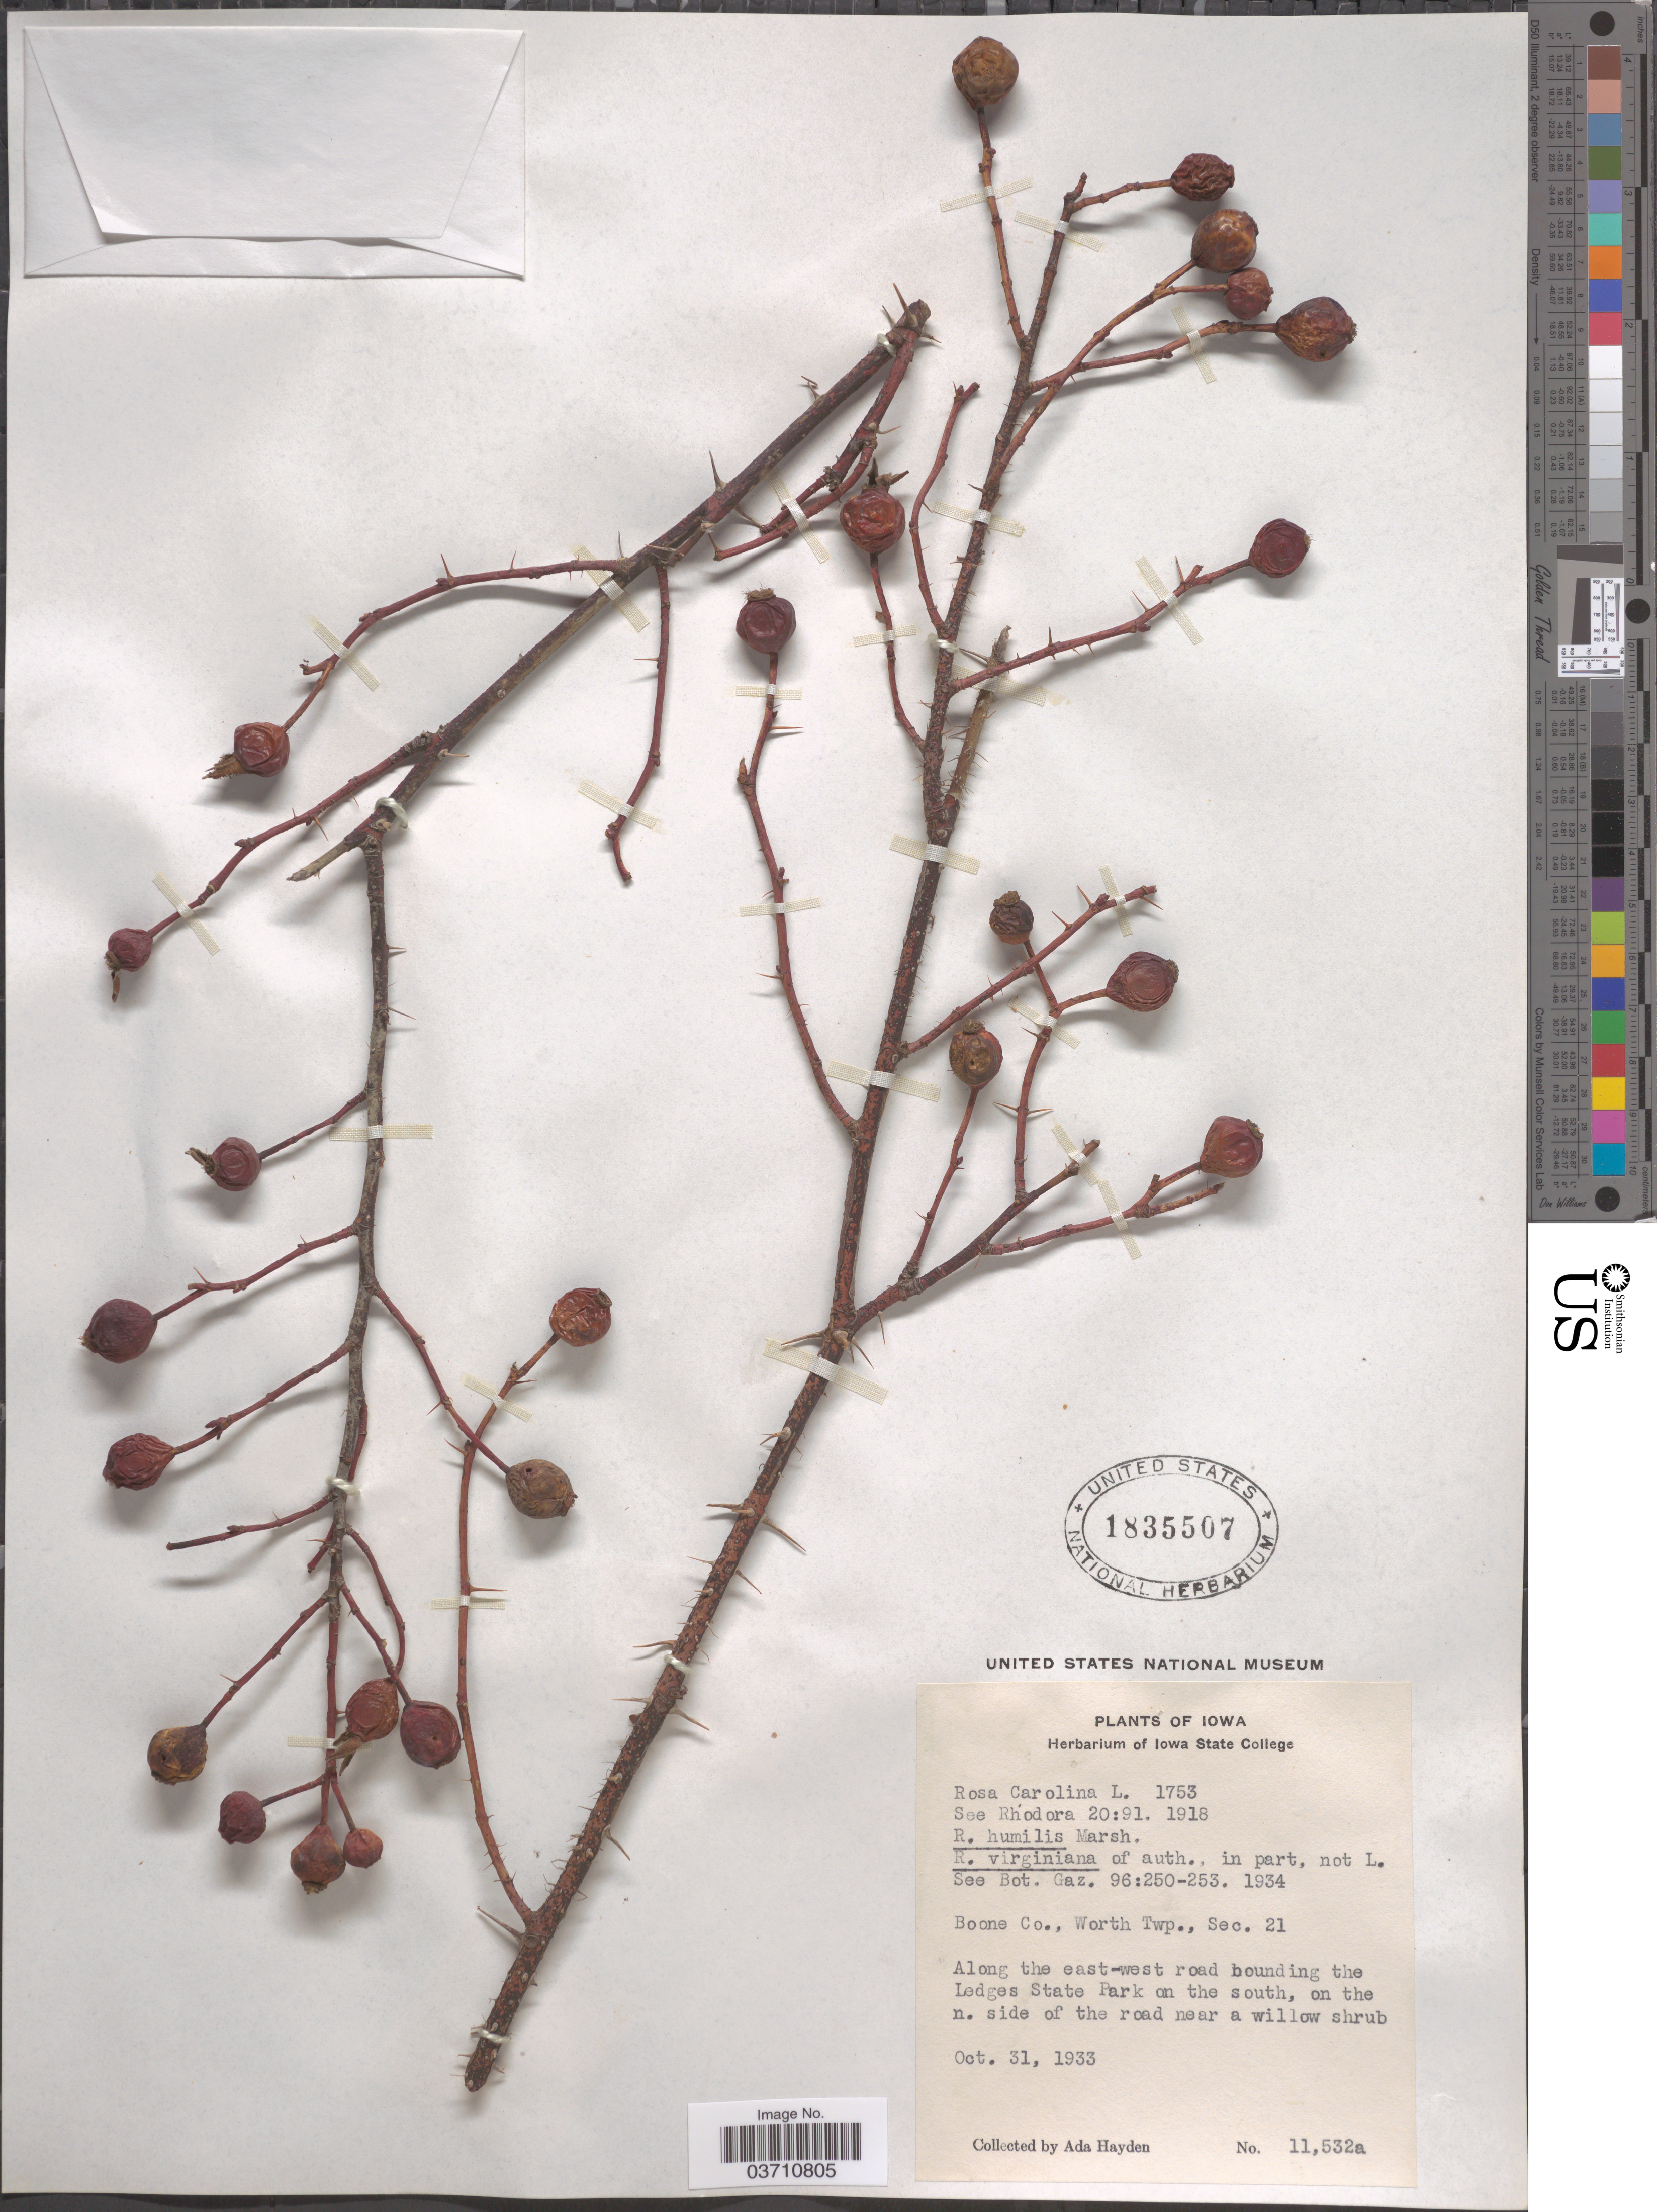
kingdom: Plantae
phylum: Tracheophyta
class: Magnoliopsida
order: Rosales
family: Rosaceae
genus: Rosa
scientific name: Rosa carolina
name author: L.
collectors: Ada Hayden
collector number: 11532a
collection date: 1933-10-31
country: United States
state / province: Iowa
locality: Boone Co., Worth Twp., Sec. 21. Along the east-west road bounding the Ledges State Park on the south, on the n. side of the road near a willow shrub.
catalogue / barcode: US 1835507